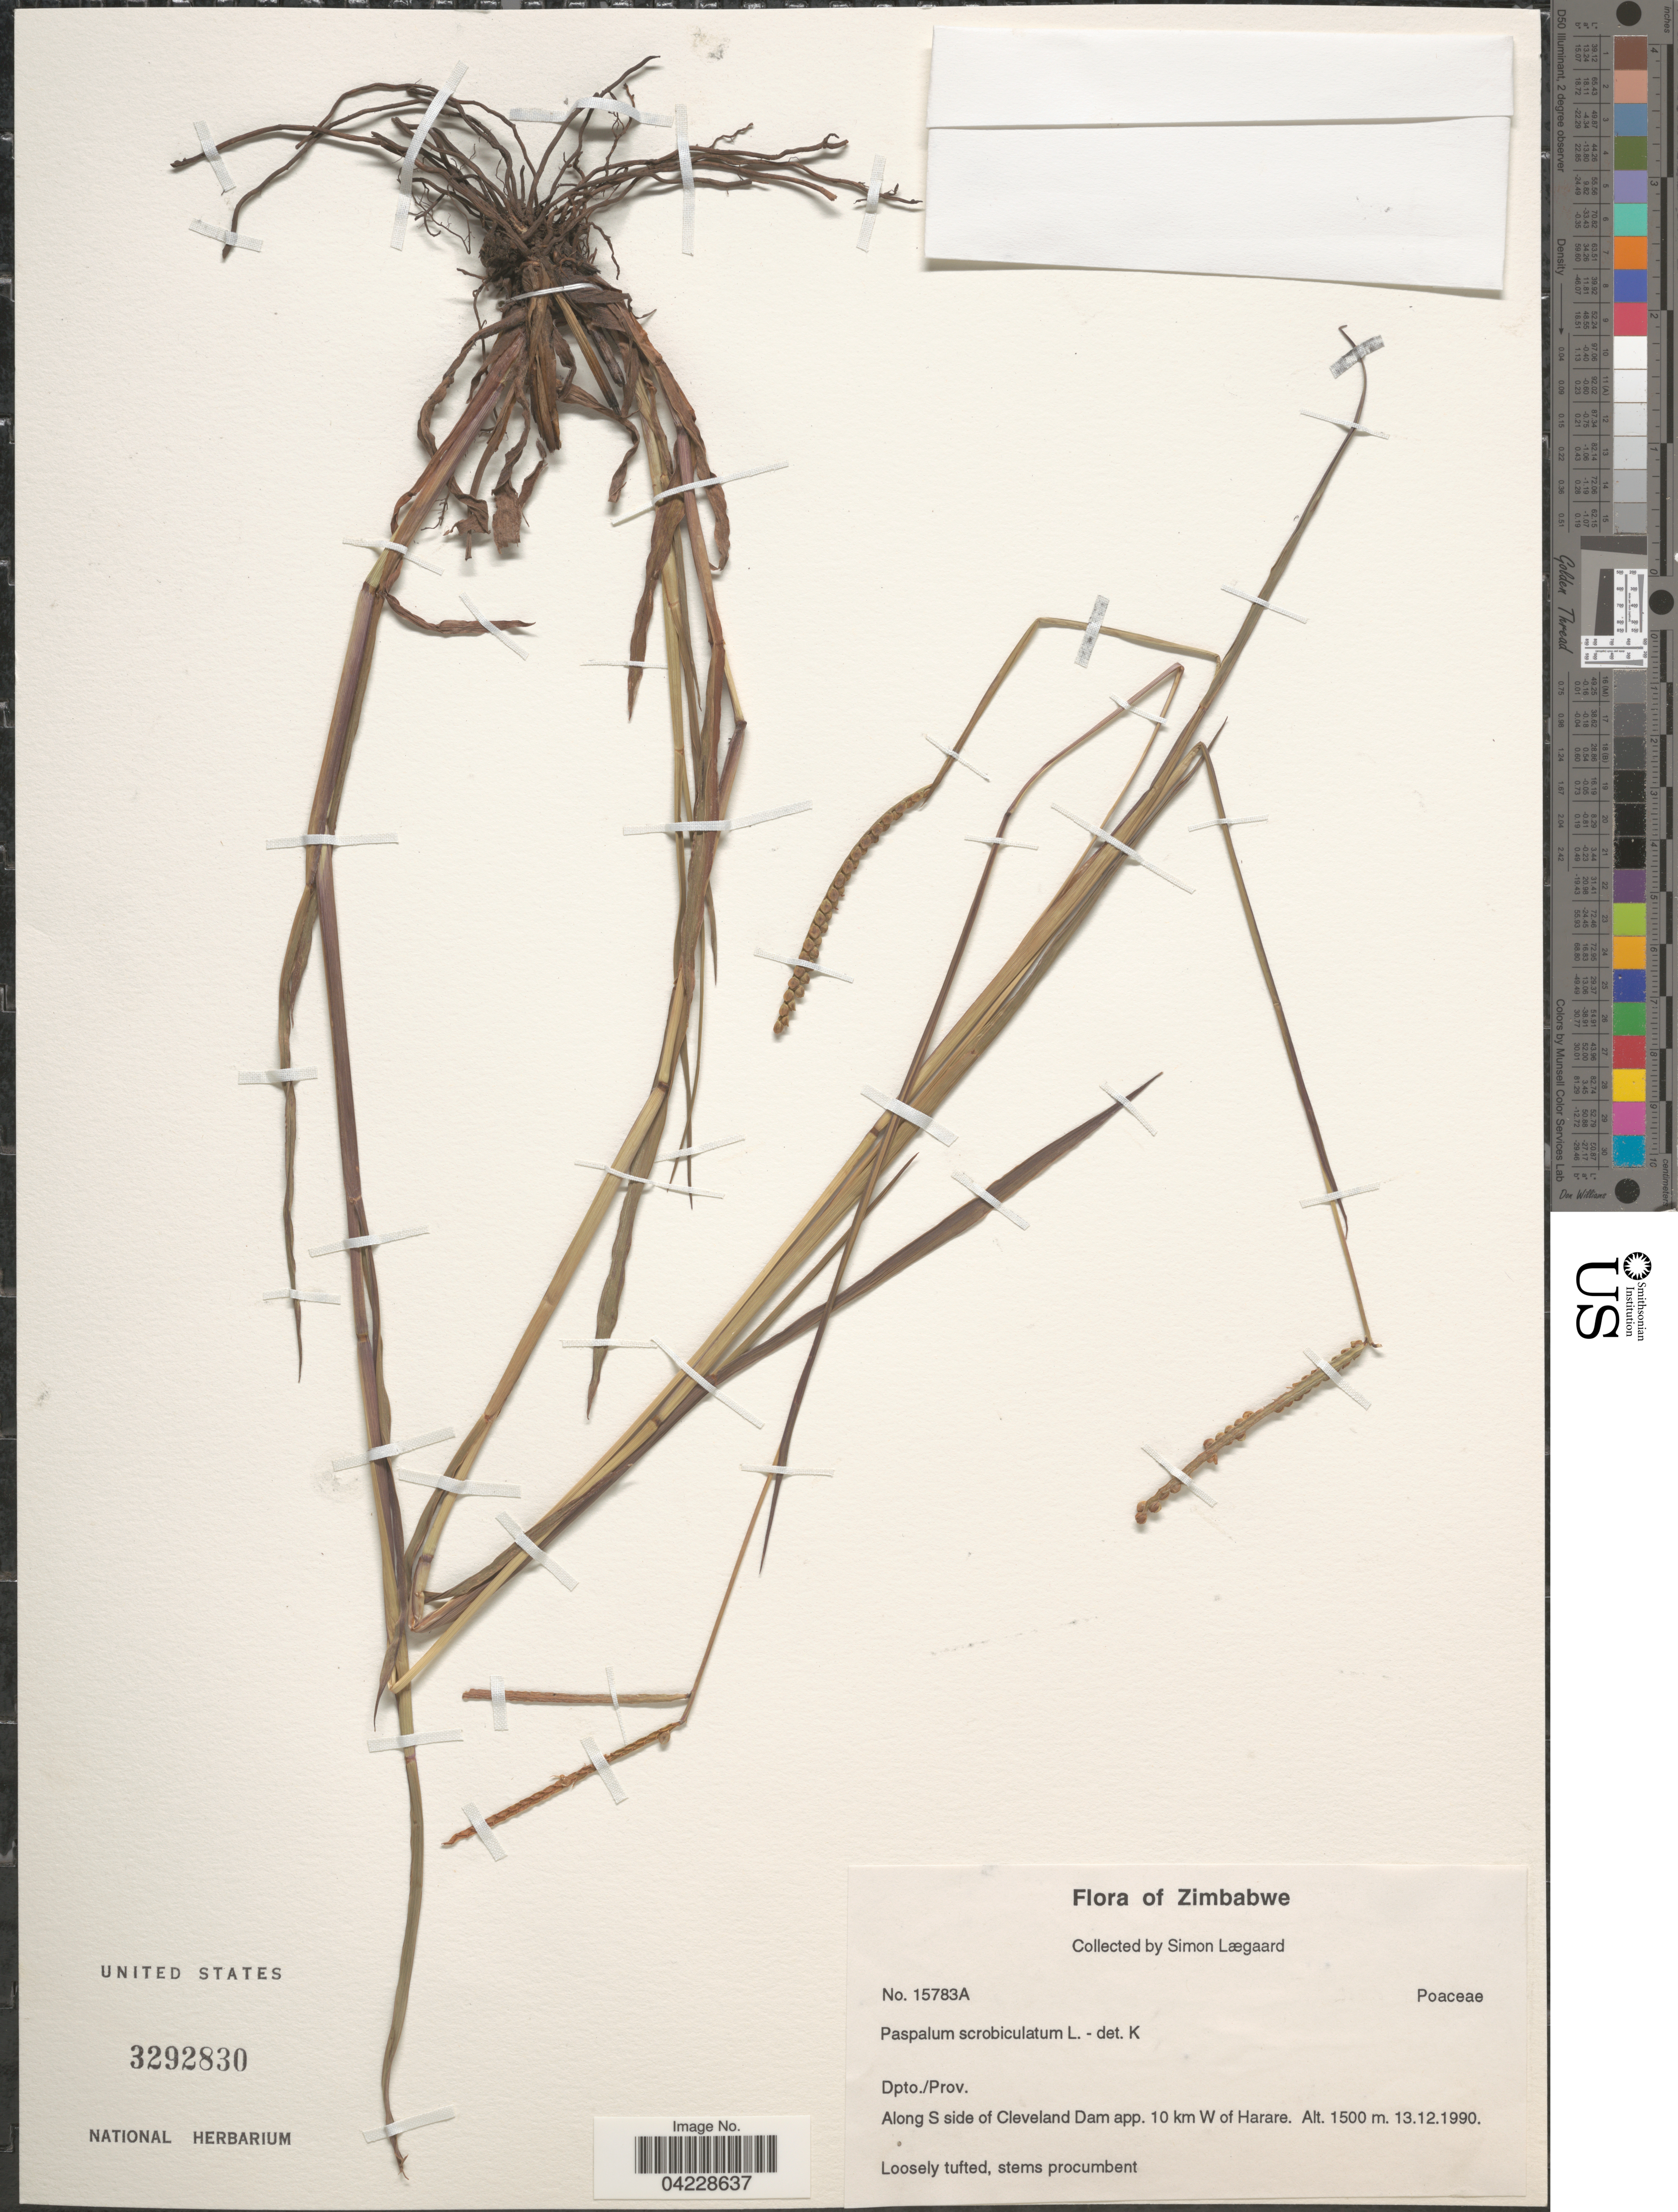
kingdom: Plantae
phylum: Tracheophyta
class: Liliopsida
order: Poales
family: Poaceae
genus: Paspalum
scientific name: Paspalum scrobiculatum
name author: L.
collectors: S. Lægaard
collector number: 15783A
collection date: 1990-12-13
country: Zimbabwe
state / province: Harare (city)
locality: Dpto./Prov. Along S side of Cleveland Dam app. 10 km W of Harare.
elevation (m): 1500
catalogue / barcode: US 3292830